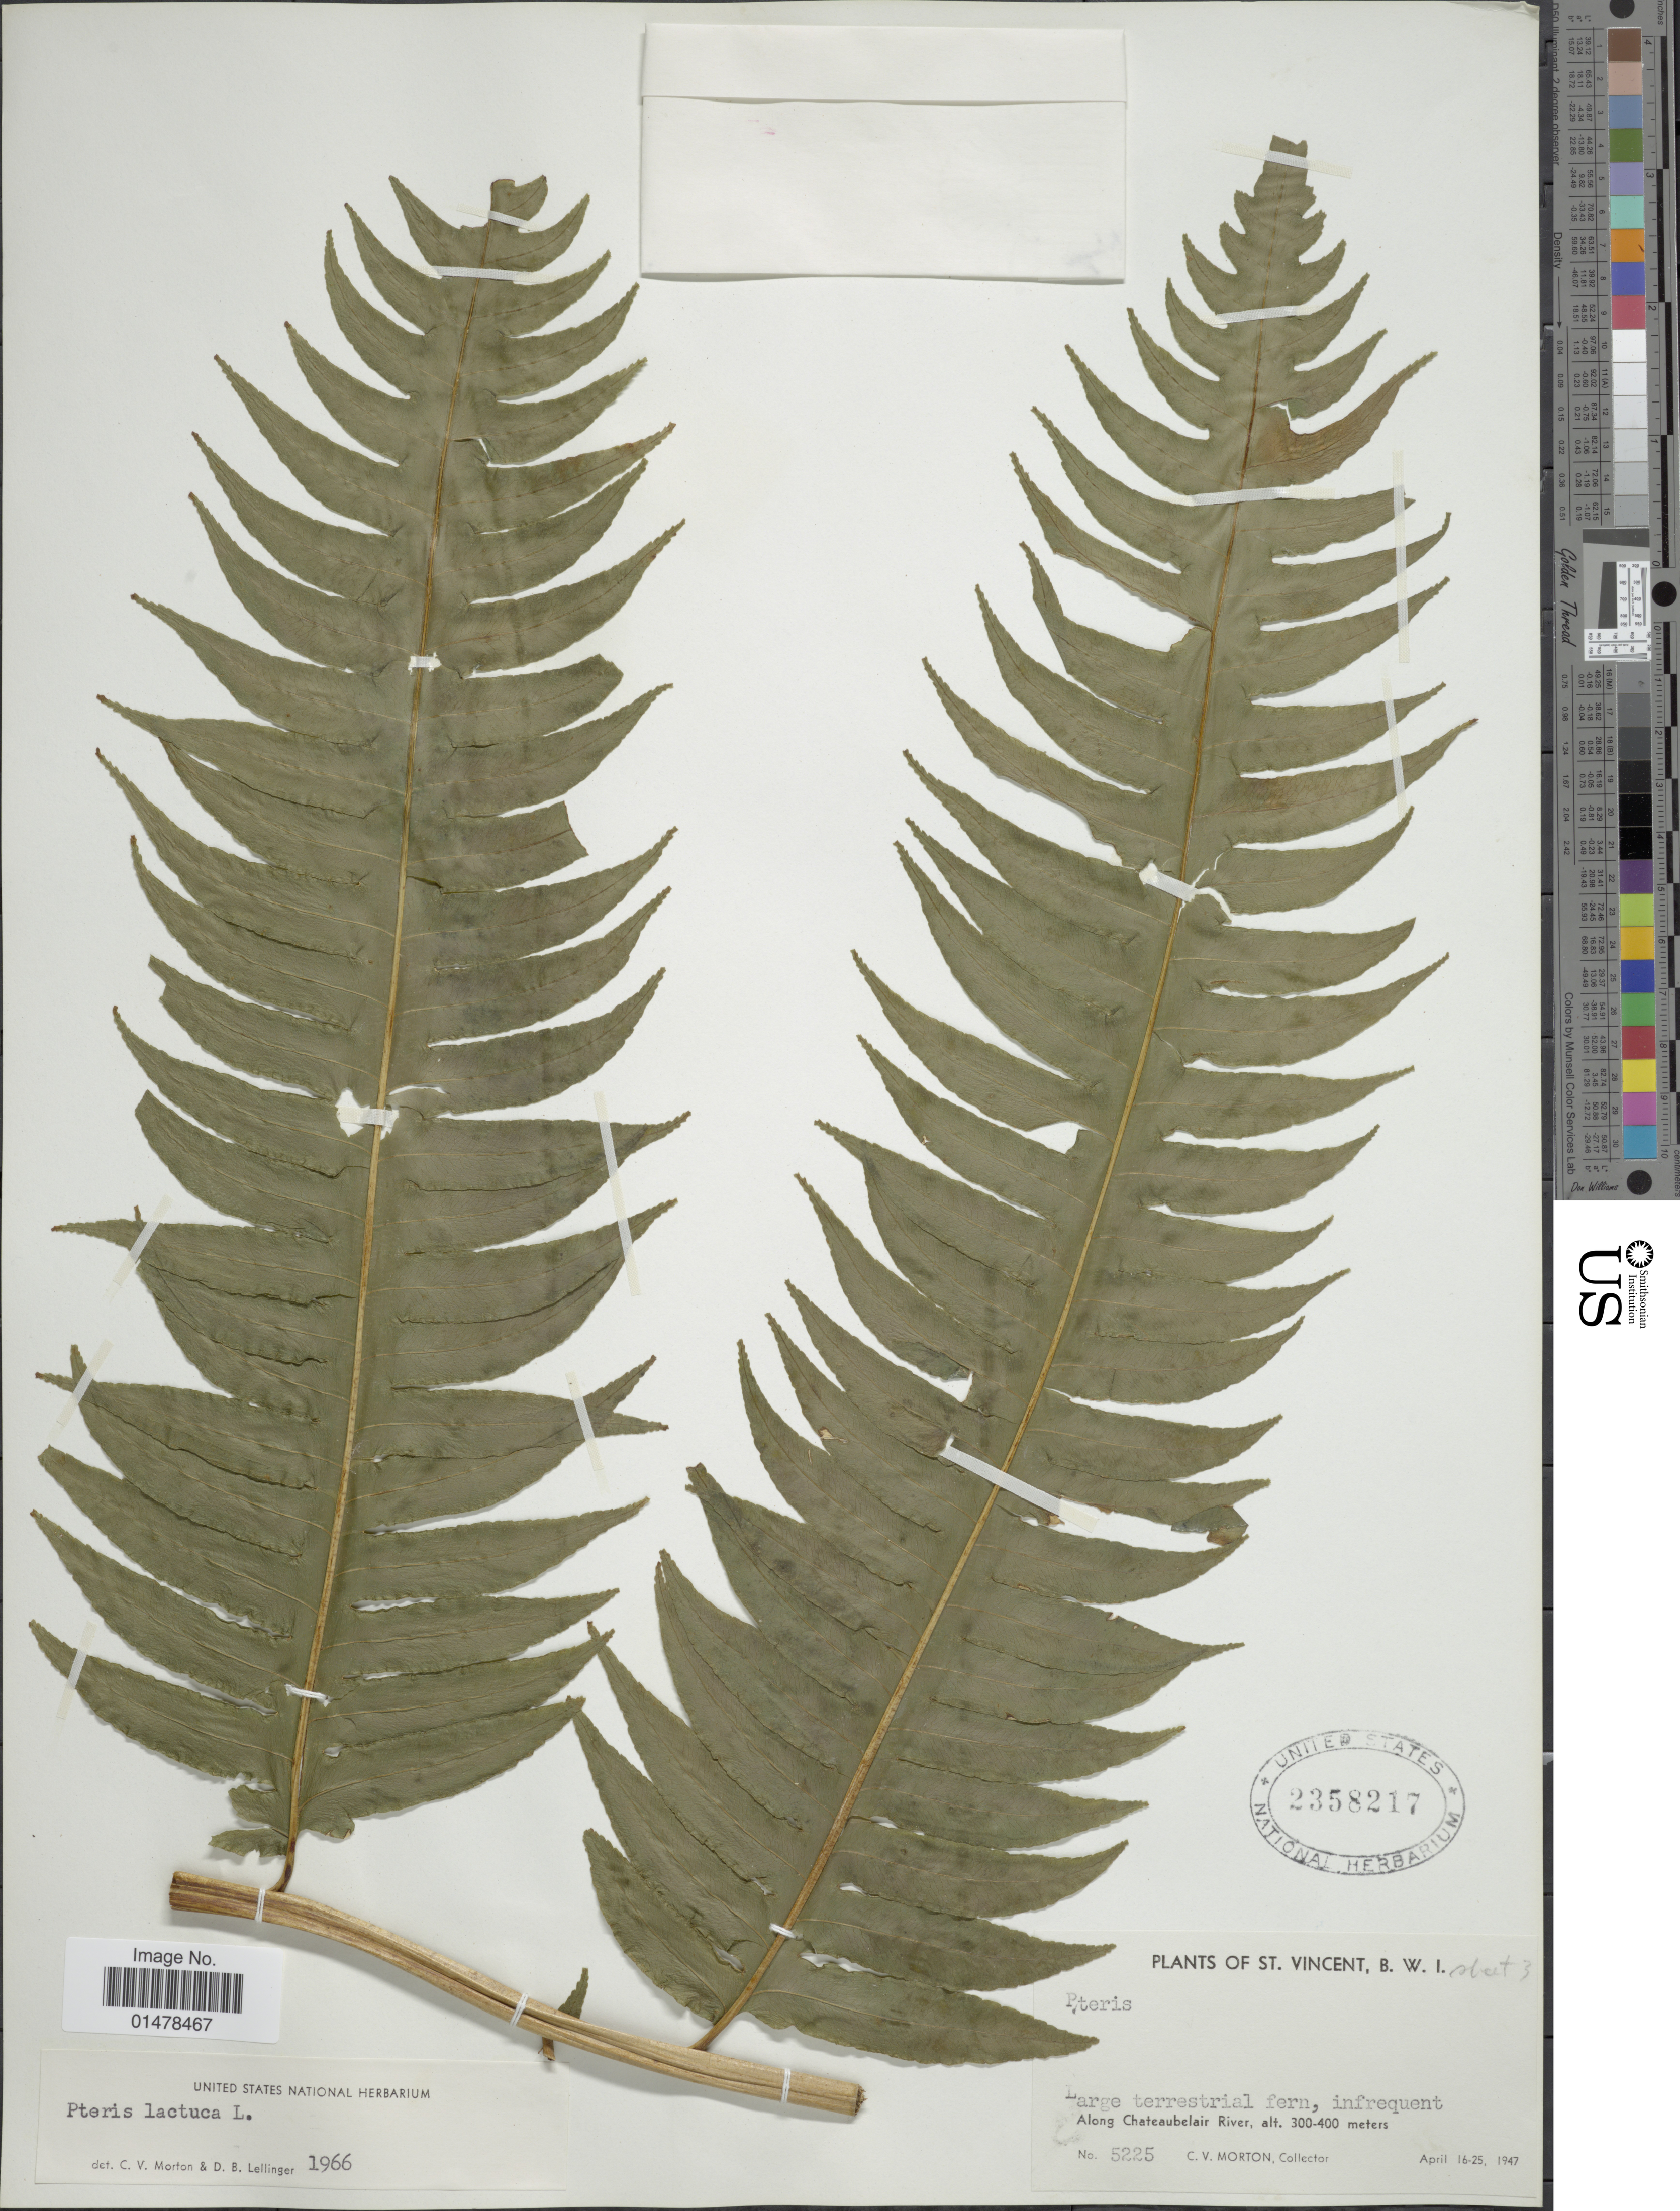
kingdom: Plantae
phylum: Tracheophyta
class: Polypodiopsida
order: Polypodiales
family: Pteridaceae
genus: Pteris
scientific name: Pteris arborea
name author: L.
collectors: C. V. Morton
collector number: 5225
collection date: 1947-04-16/1947-04-25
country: St. Vincent - Grenadines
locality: St Vincent, B.W.I. Along Chateaubelair River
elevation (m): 300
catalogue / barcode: US 2358217